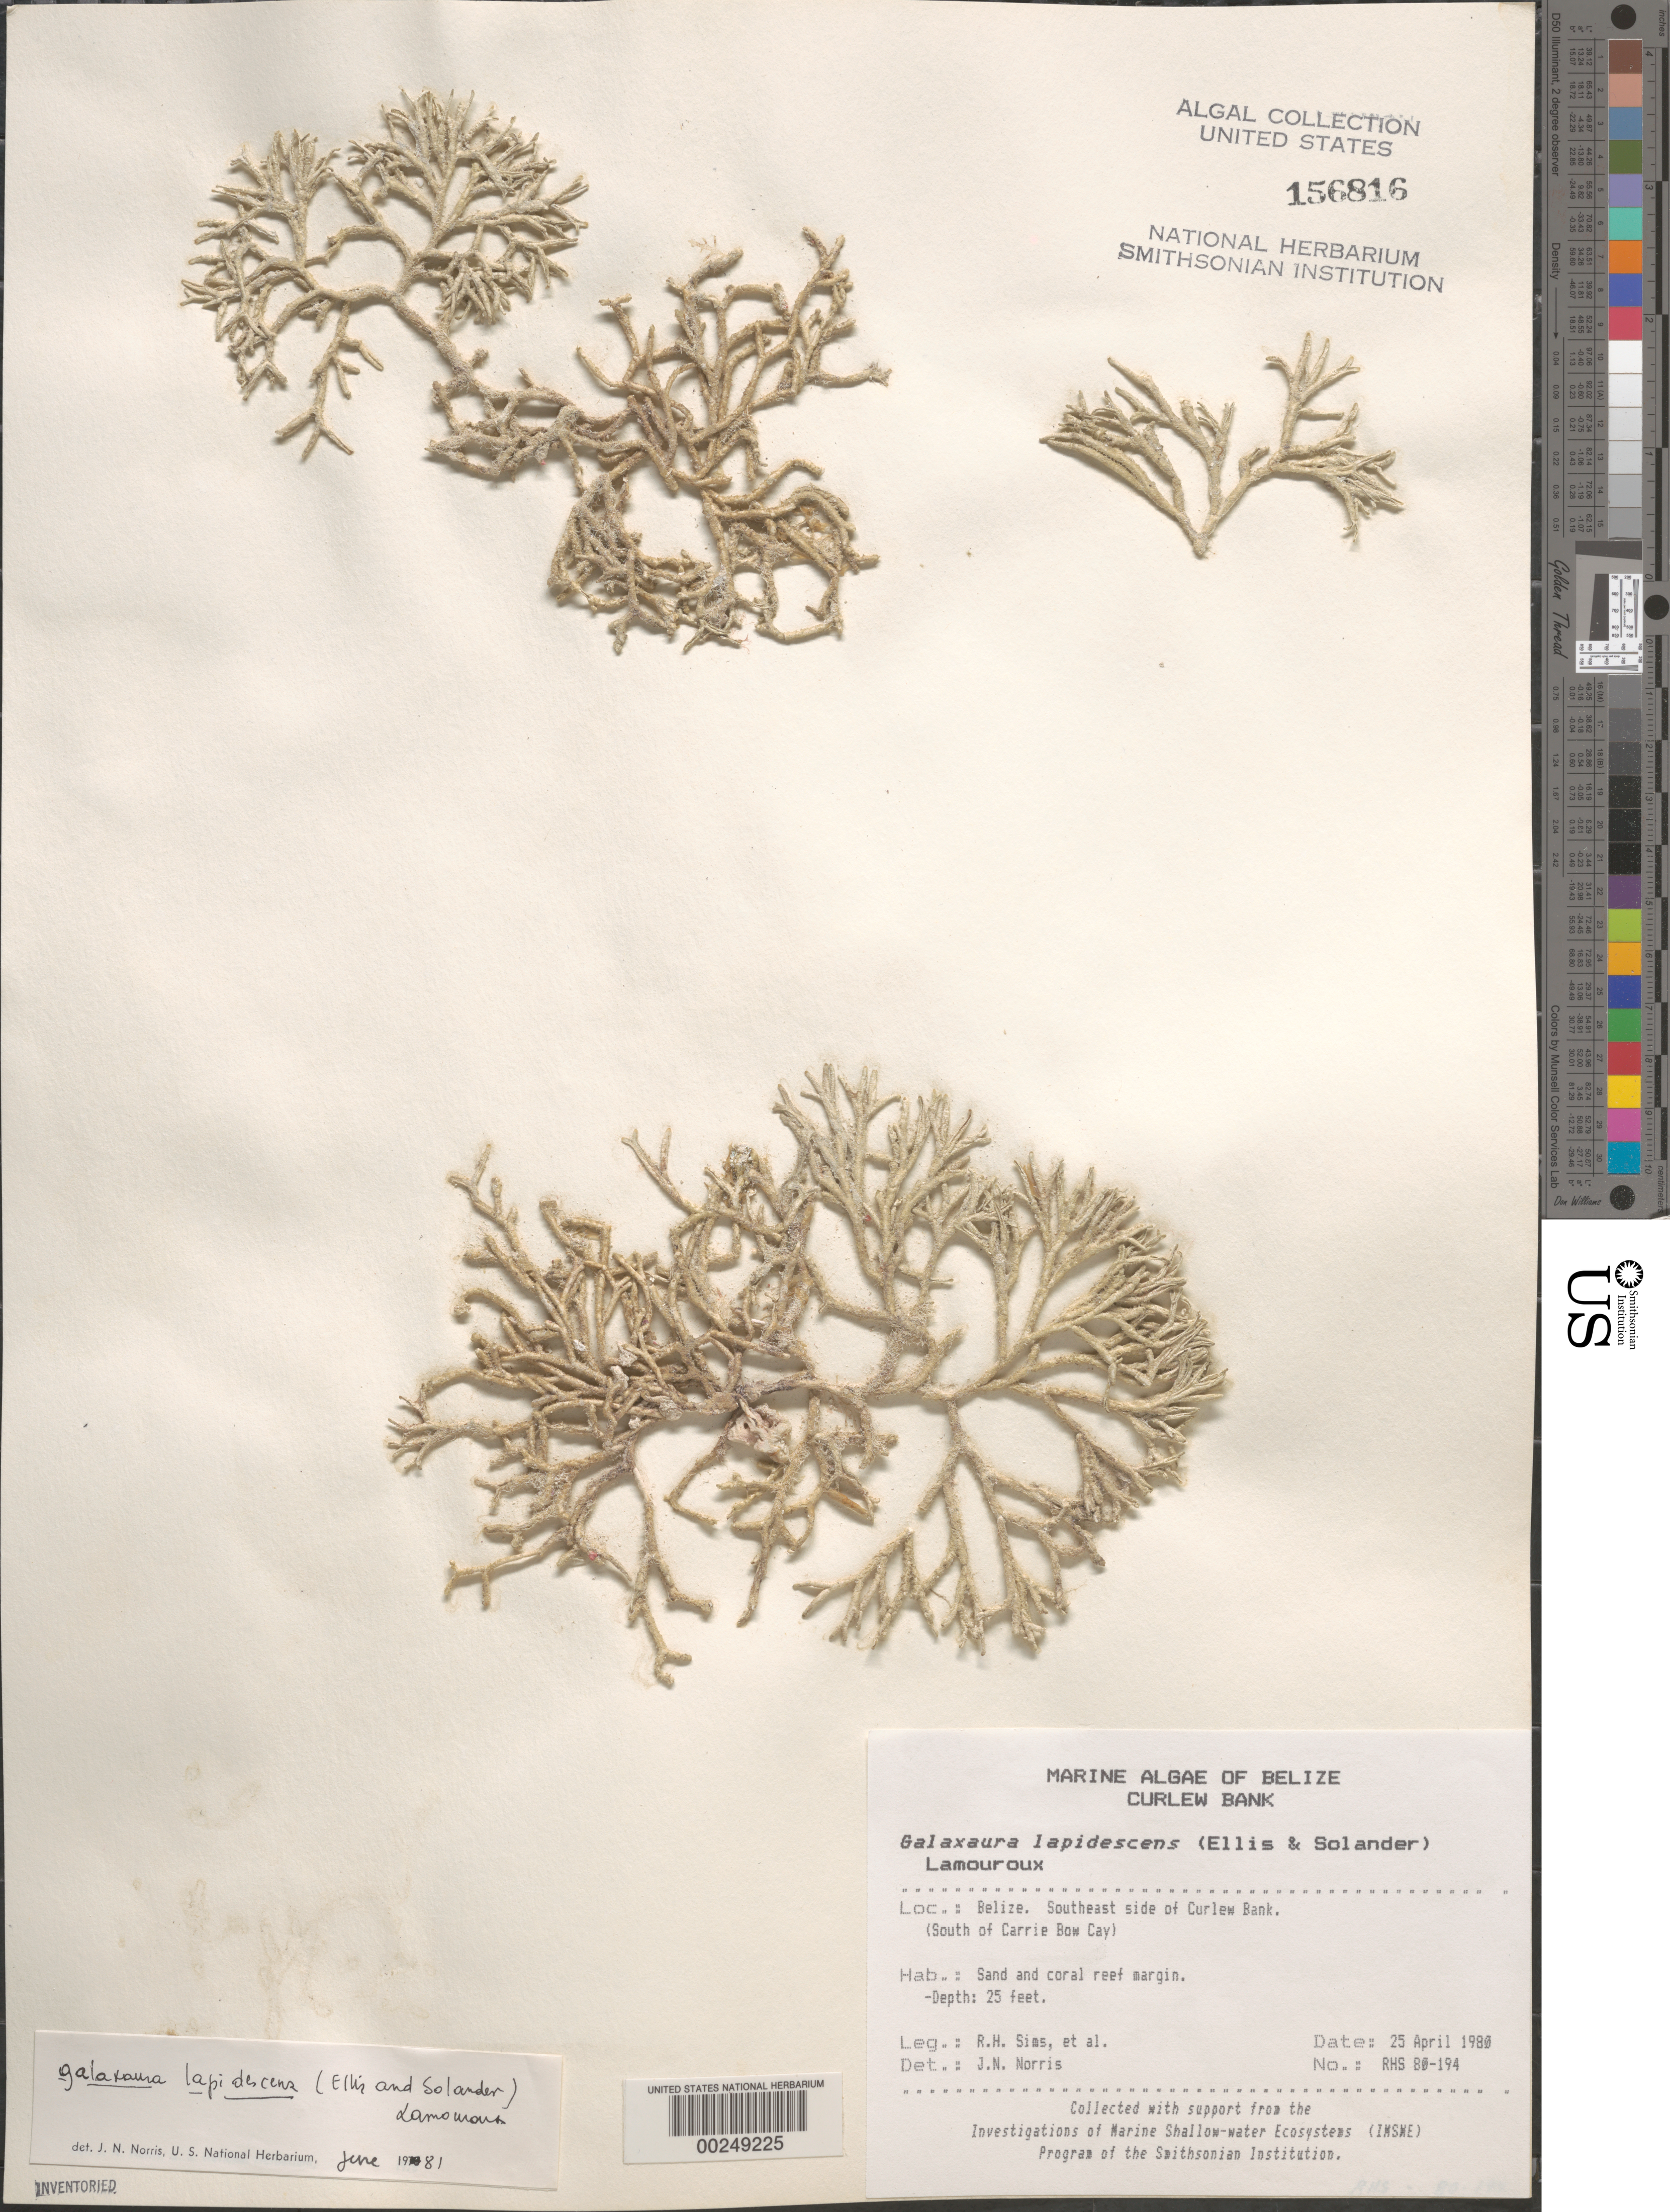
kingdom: Plantae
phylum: Rhodophyta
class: Florideophyceae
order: Nemaliales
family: Galaxauraceae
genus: Galaxaura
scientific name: Galaxaura rugosa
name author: (Ellis & Sol.) J.V.Lamouroux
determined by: Algae name updating Project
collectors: R. H. Sims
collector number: RHS 80-194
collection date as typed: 25 Apr 1980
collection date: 1980-04-25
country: Belize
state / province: Stann Creek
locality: Curlew Bank, south of Carrie Bow Cay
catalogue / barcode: US 156816